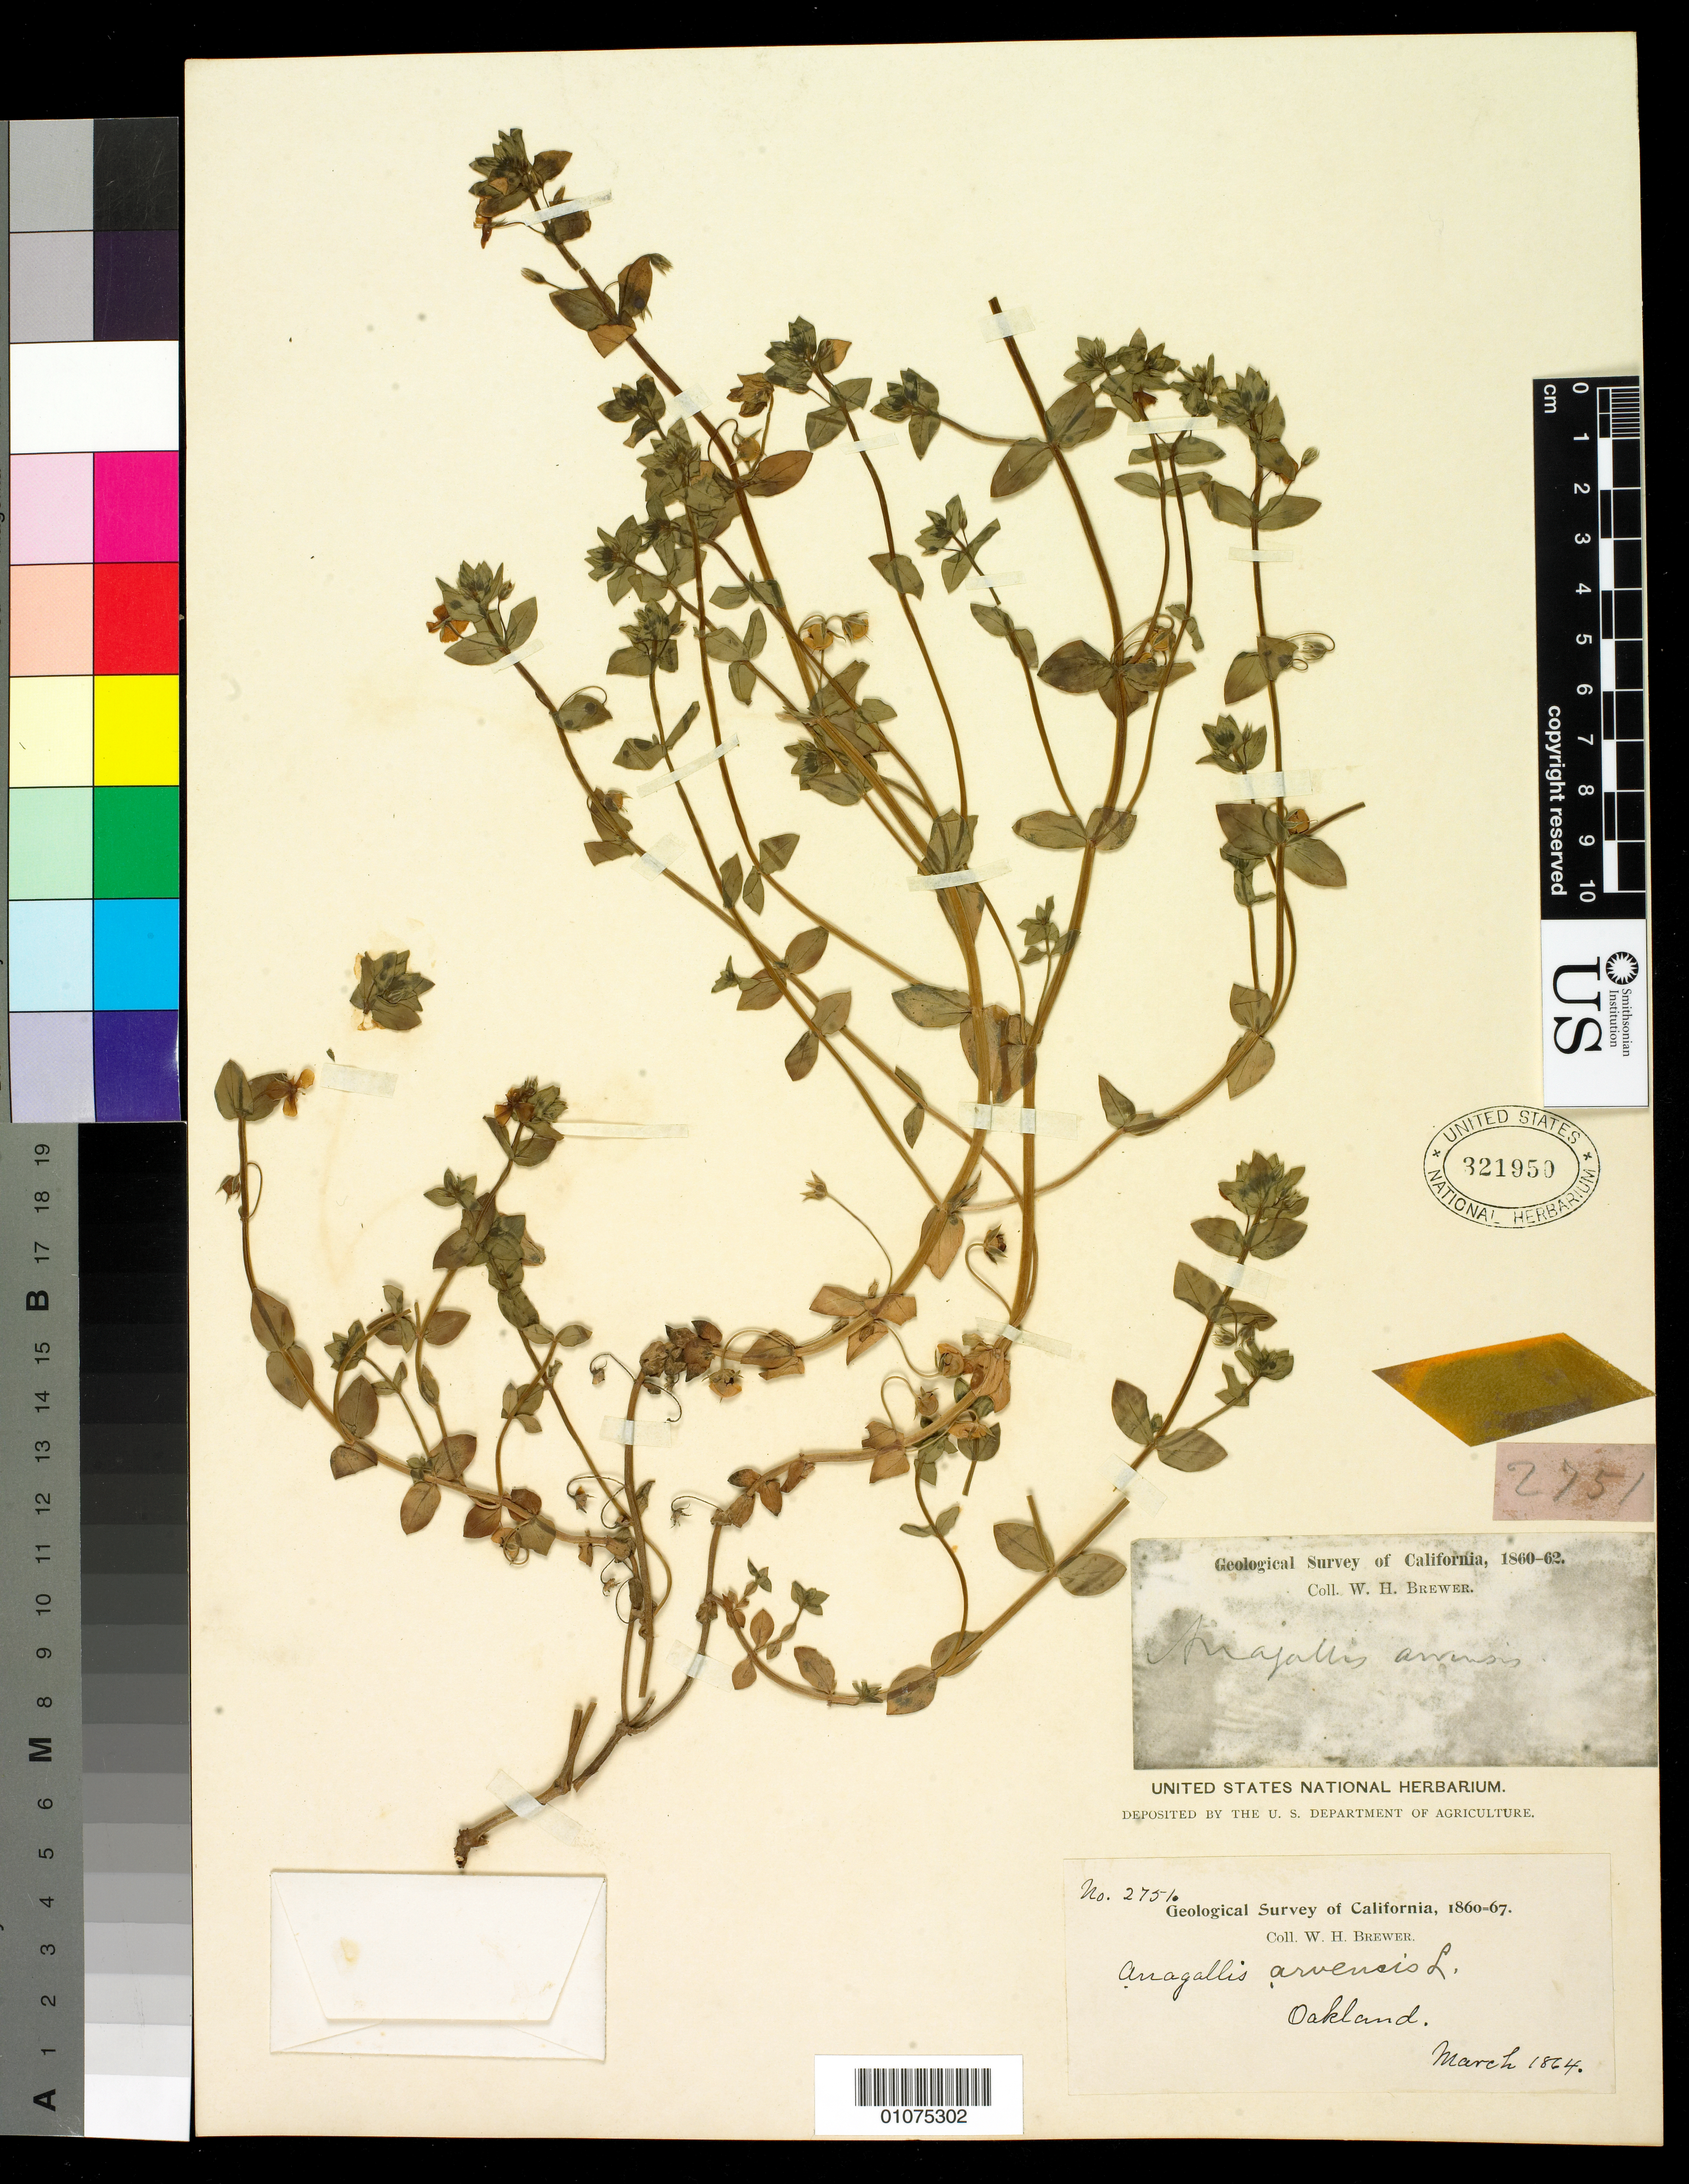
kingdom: Plantae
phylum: Tracheophyta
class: Magnoliopsida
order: Ericales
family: Primulaceae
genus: Anagallis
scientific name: Anagallis arvensis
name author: L.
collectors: W. H. Brewer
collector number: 2751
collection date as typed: Mar 1864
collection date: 1864-03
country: United States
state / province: California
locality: Okland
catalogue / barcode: US 321950